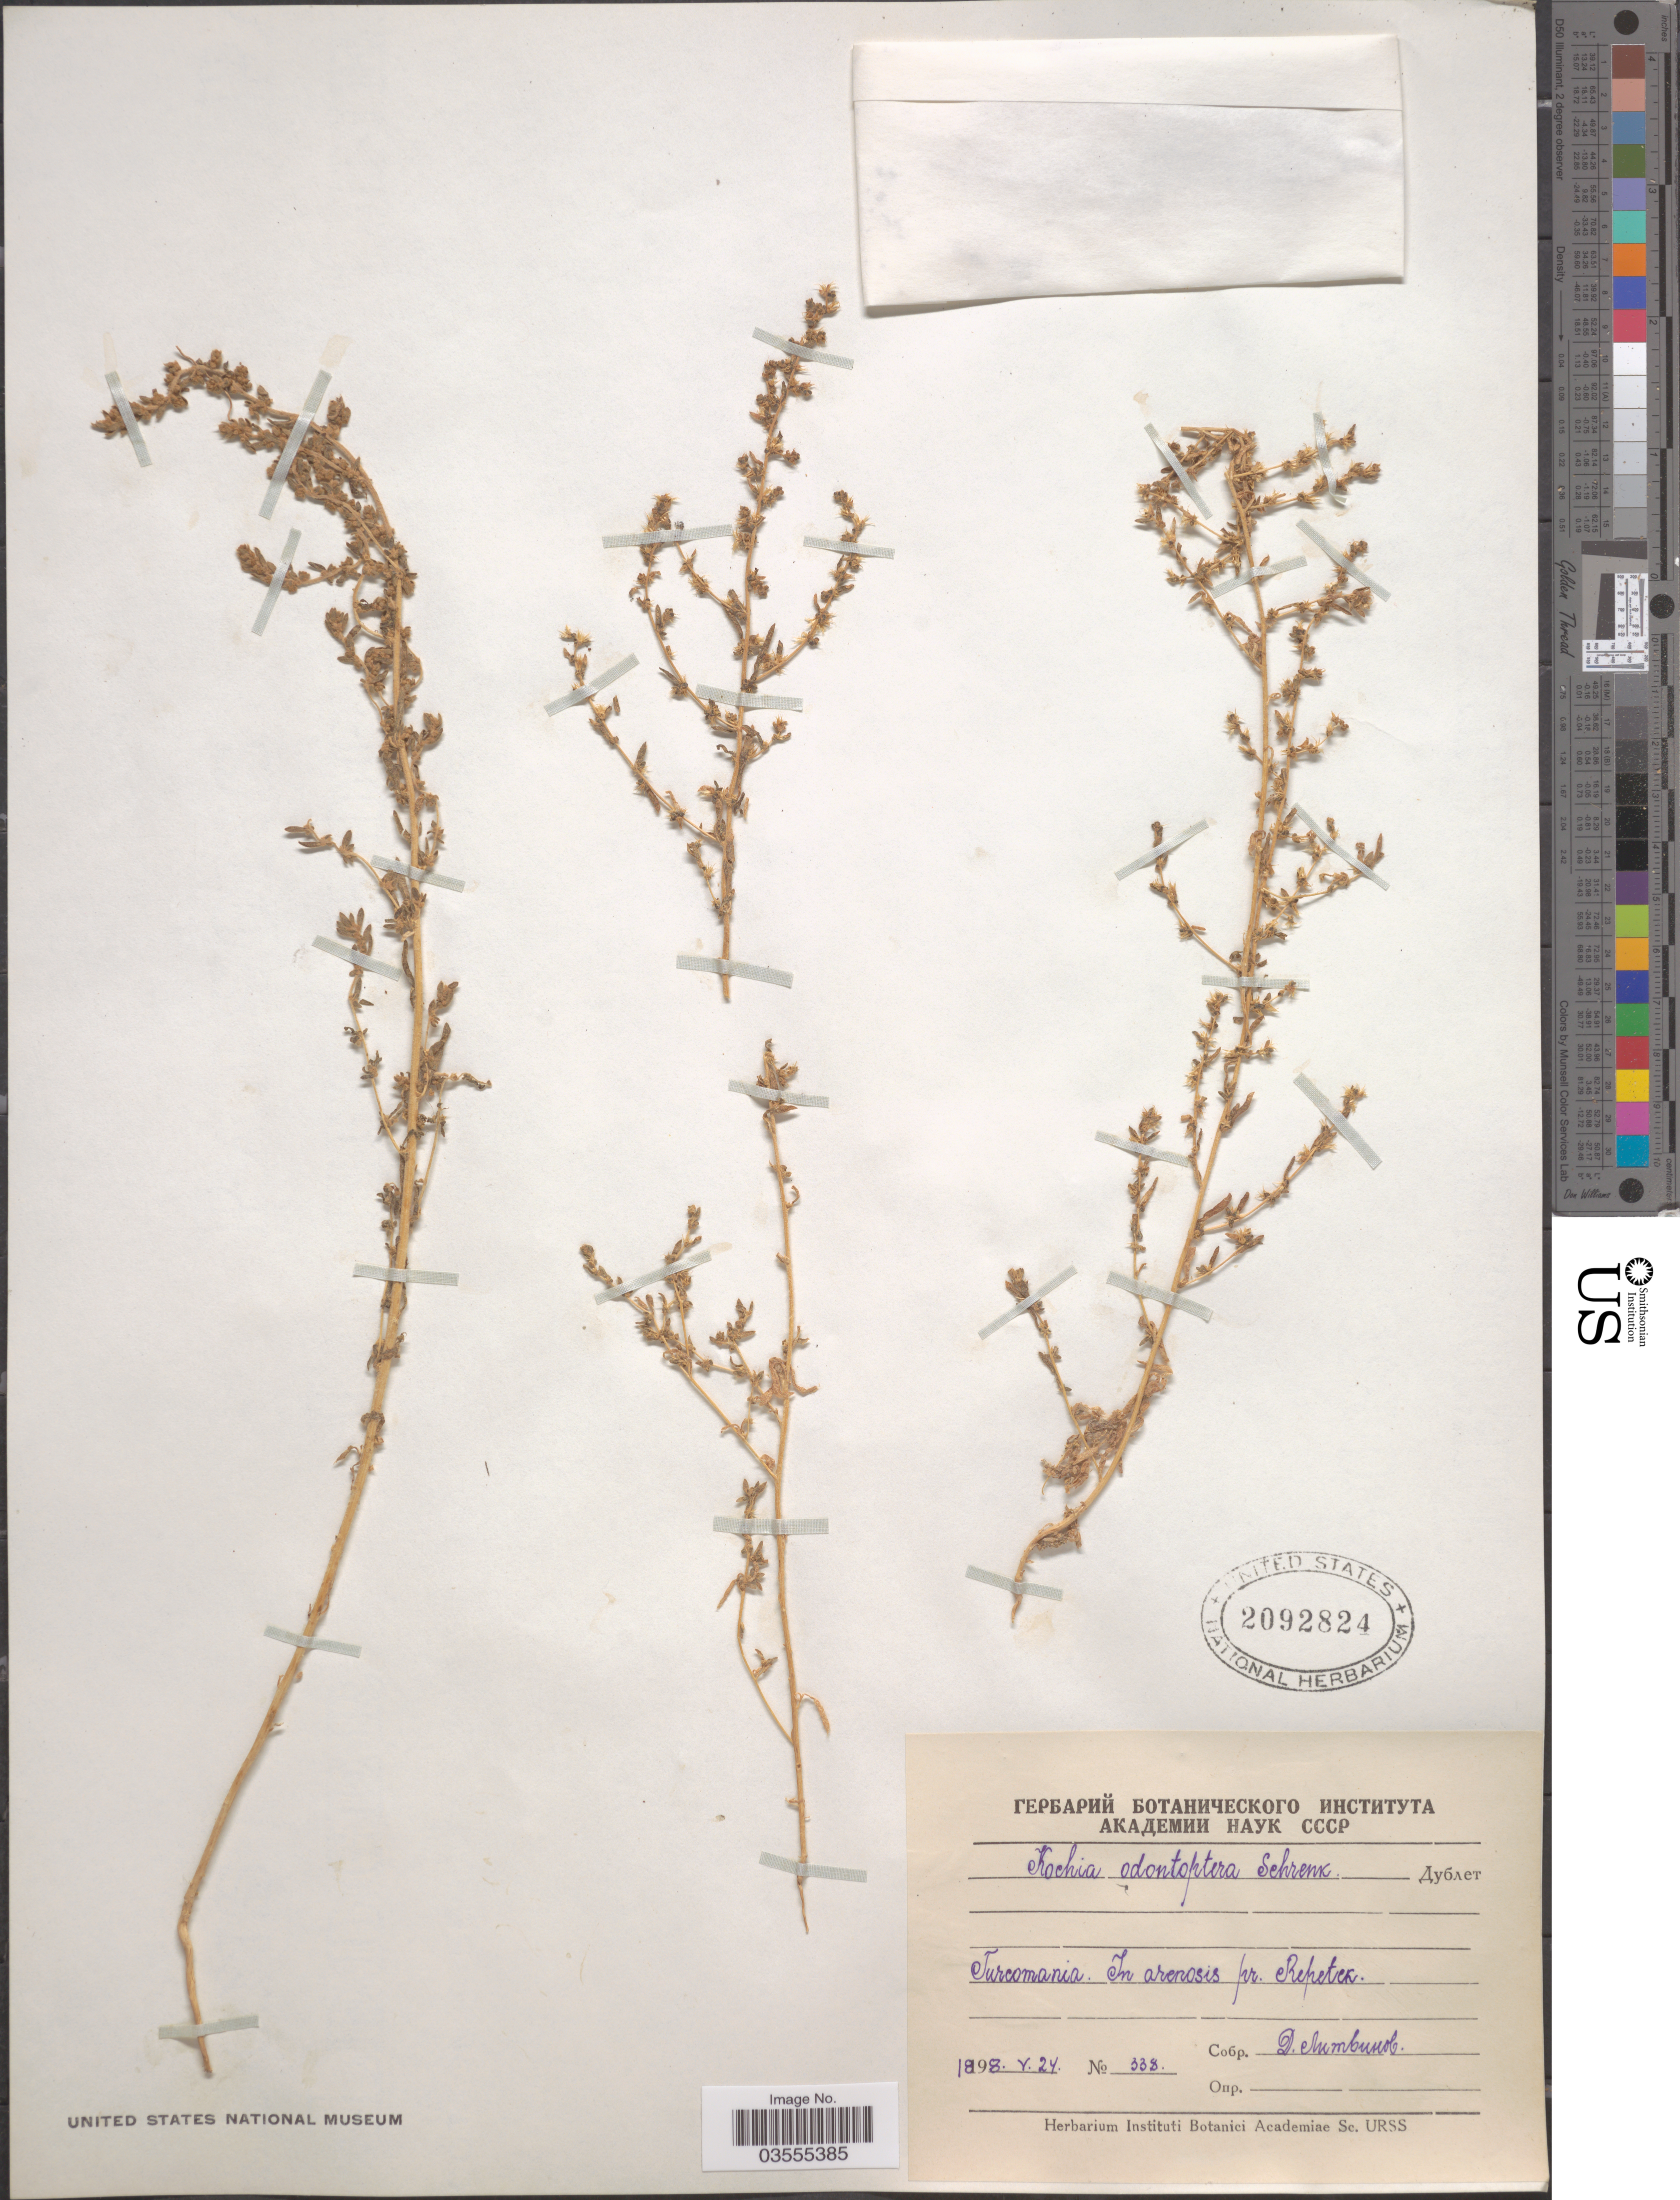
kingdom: Plantae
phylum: Tracheophyta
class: Magnoliopsida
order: Caryophyllales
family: Amaranthaceae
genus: Bassia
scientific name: Bassia odontoptera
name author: (Schrenk) Freitag & G. Kadereit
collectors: D. Litvinov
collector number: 338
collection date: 1898-05-24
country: Turkmenistan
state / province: Lebap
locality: Turcomania. In arenosis pr. Repetek.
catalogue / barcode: US 2092824